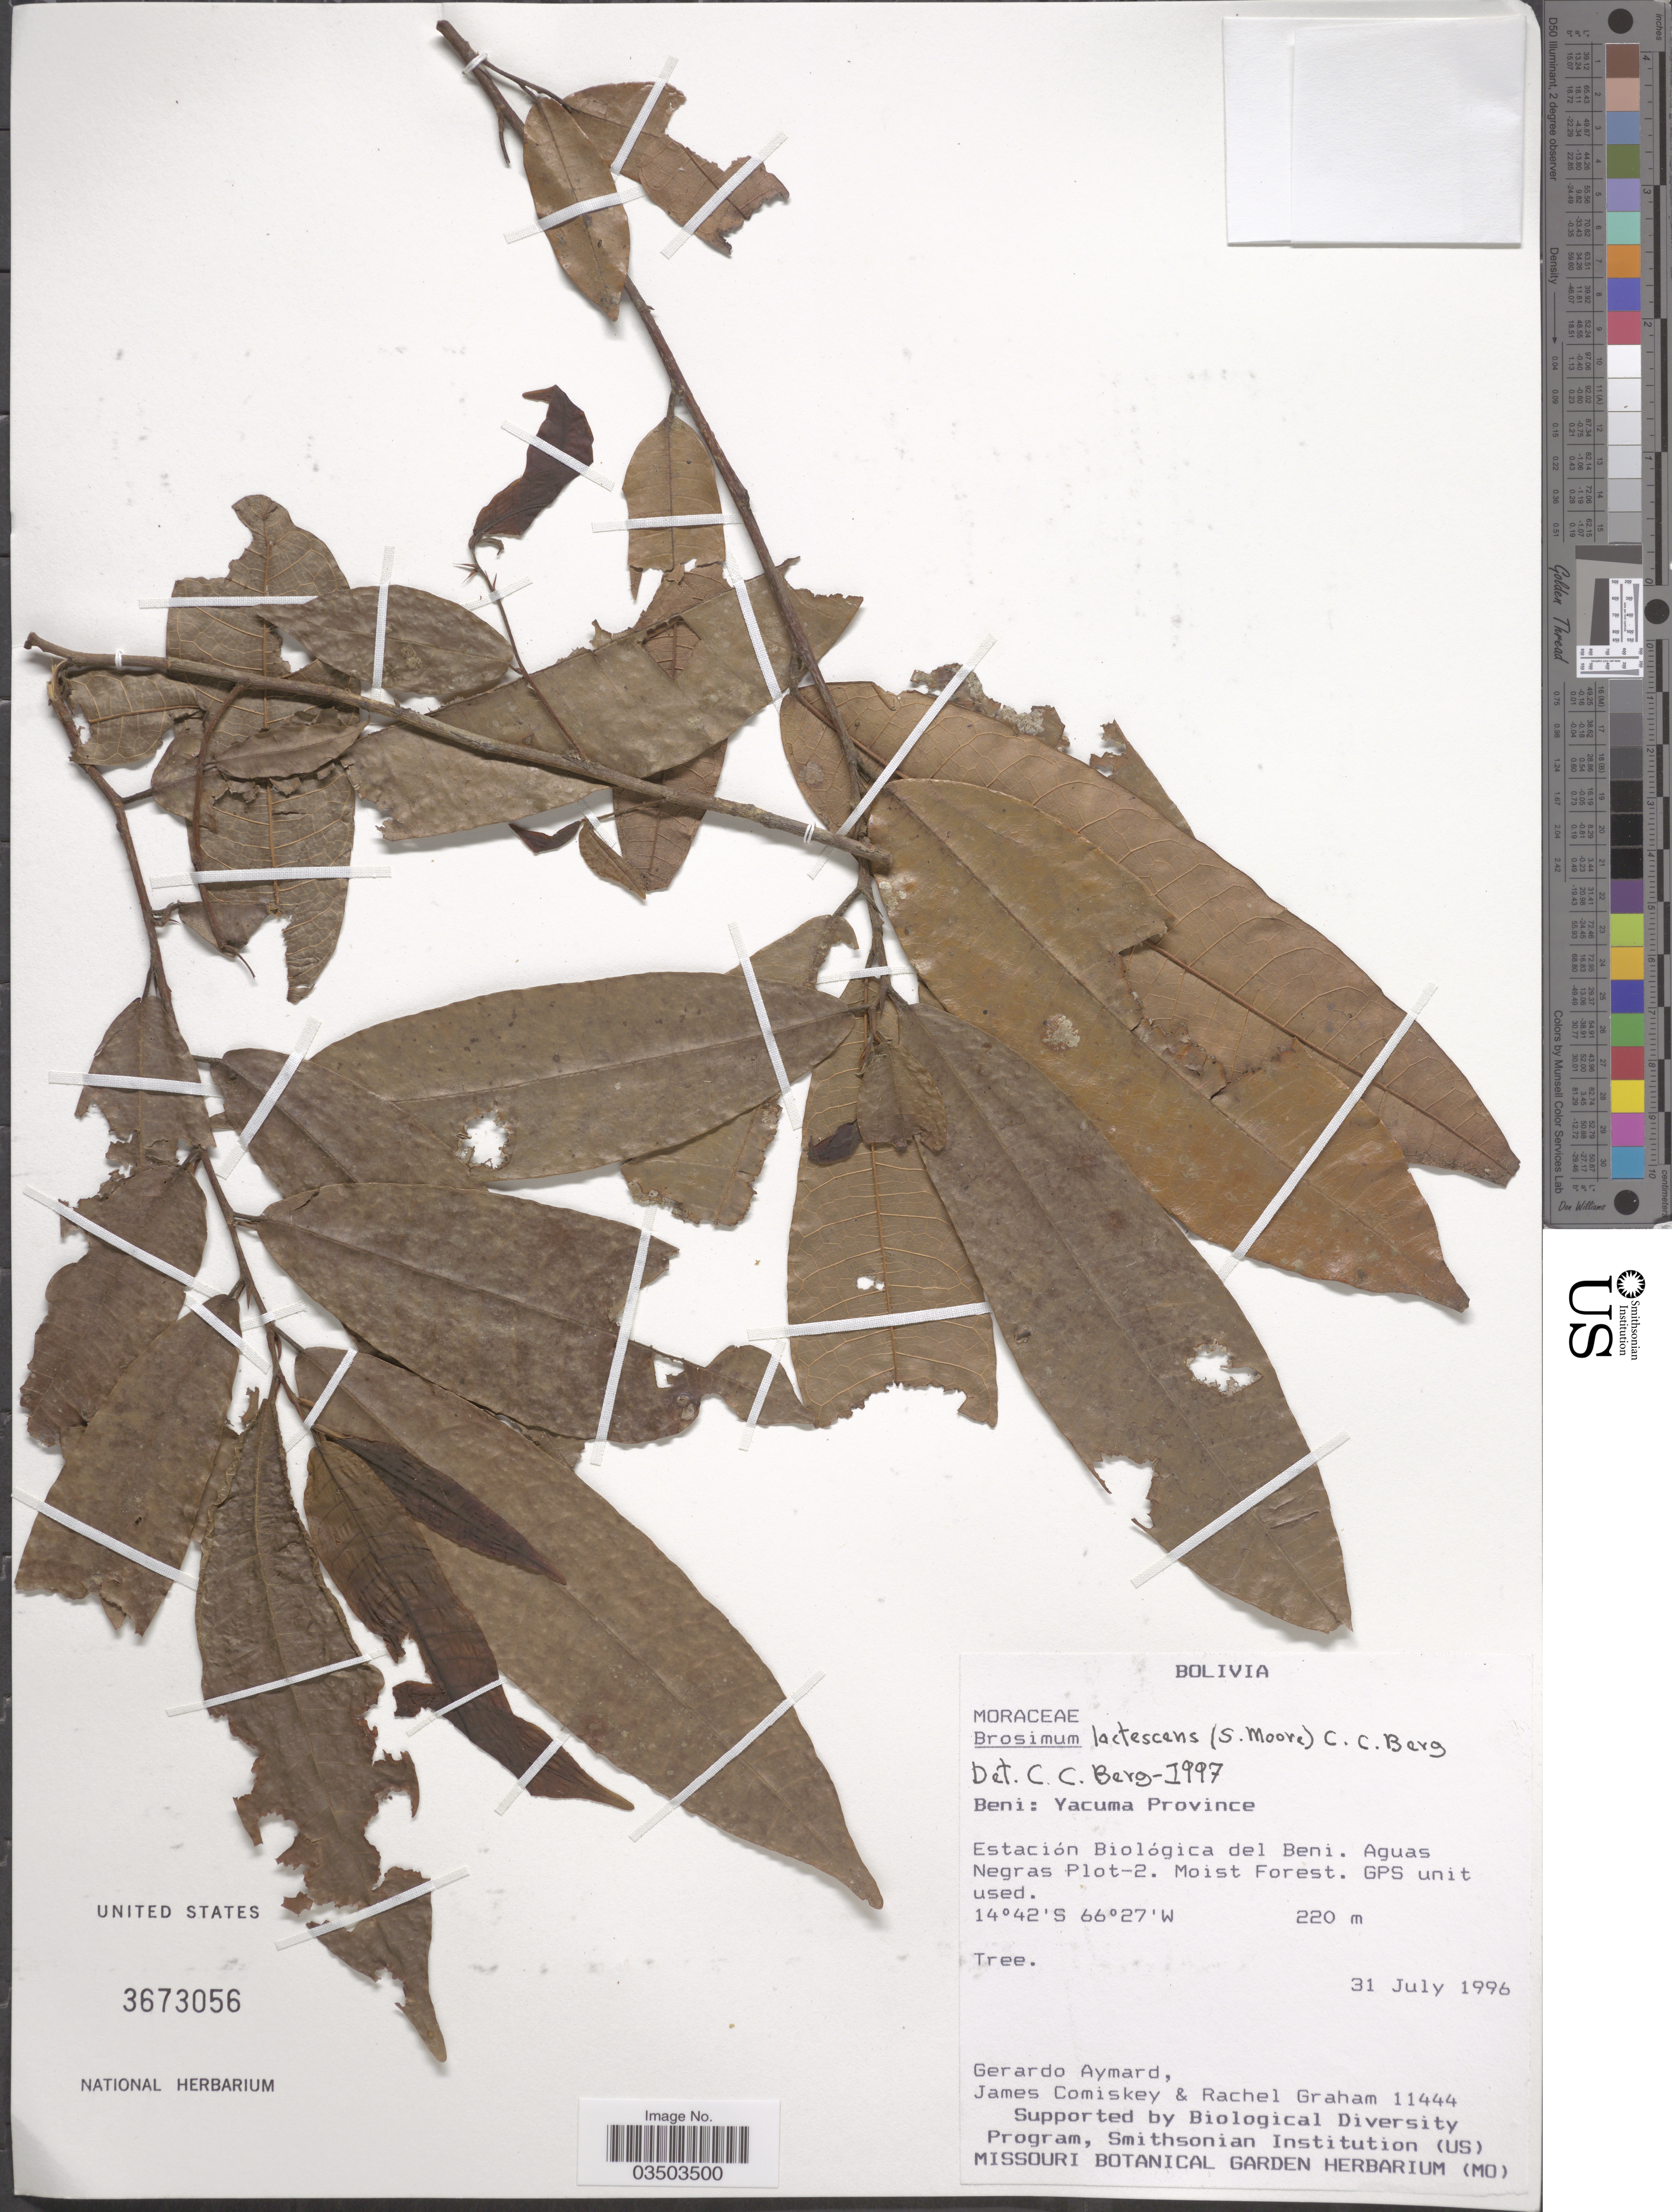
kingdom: Plantae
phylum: Tracheophyta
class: Magnoliopsida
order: Rosales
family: Moraceae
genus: Brosimum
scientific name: Brosimum lactescens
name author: (S. Moore) C.C. Berg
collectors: G. A. Aymard, J. A. Comiskey & R. Graham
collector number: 11444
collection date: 1996-07-31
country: Bolivia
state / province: Beni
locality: Yacuma Province. Estación Biológica del Beni. Aguas Negras Plot-2.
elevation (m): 220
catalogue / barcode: US 3673056